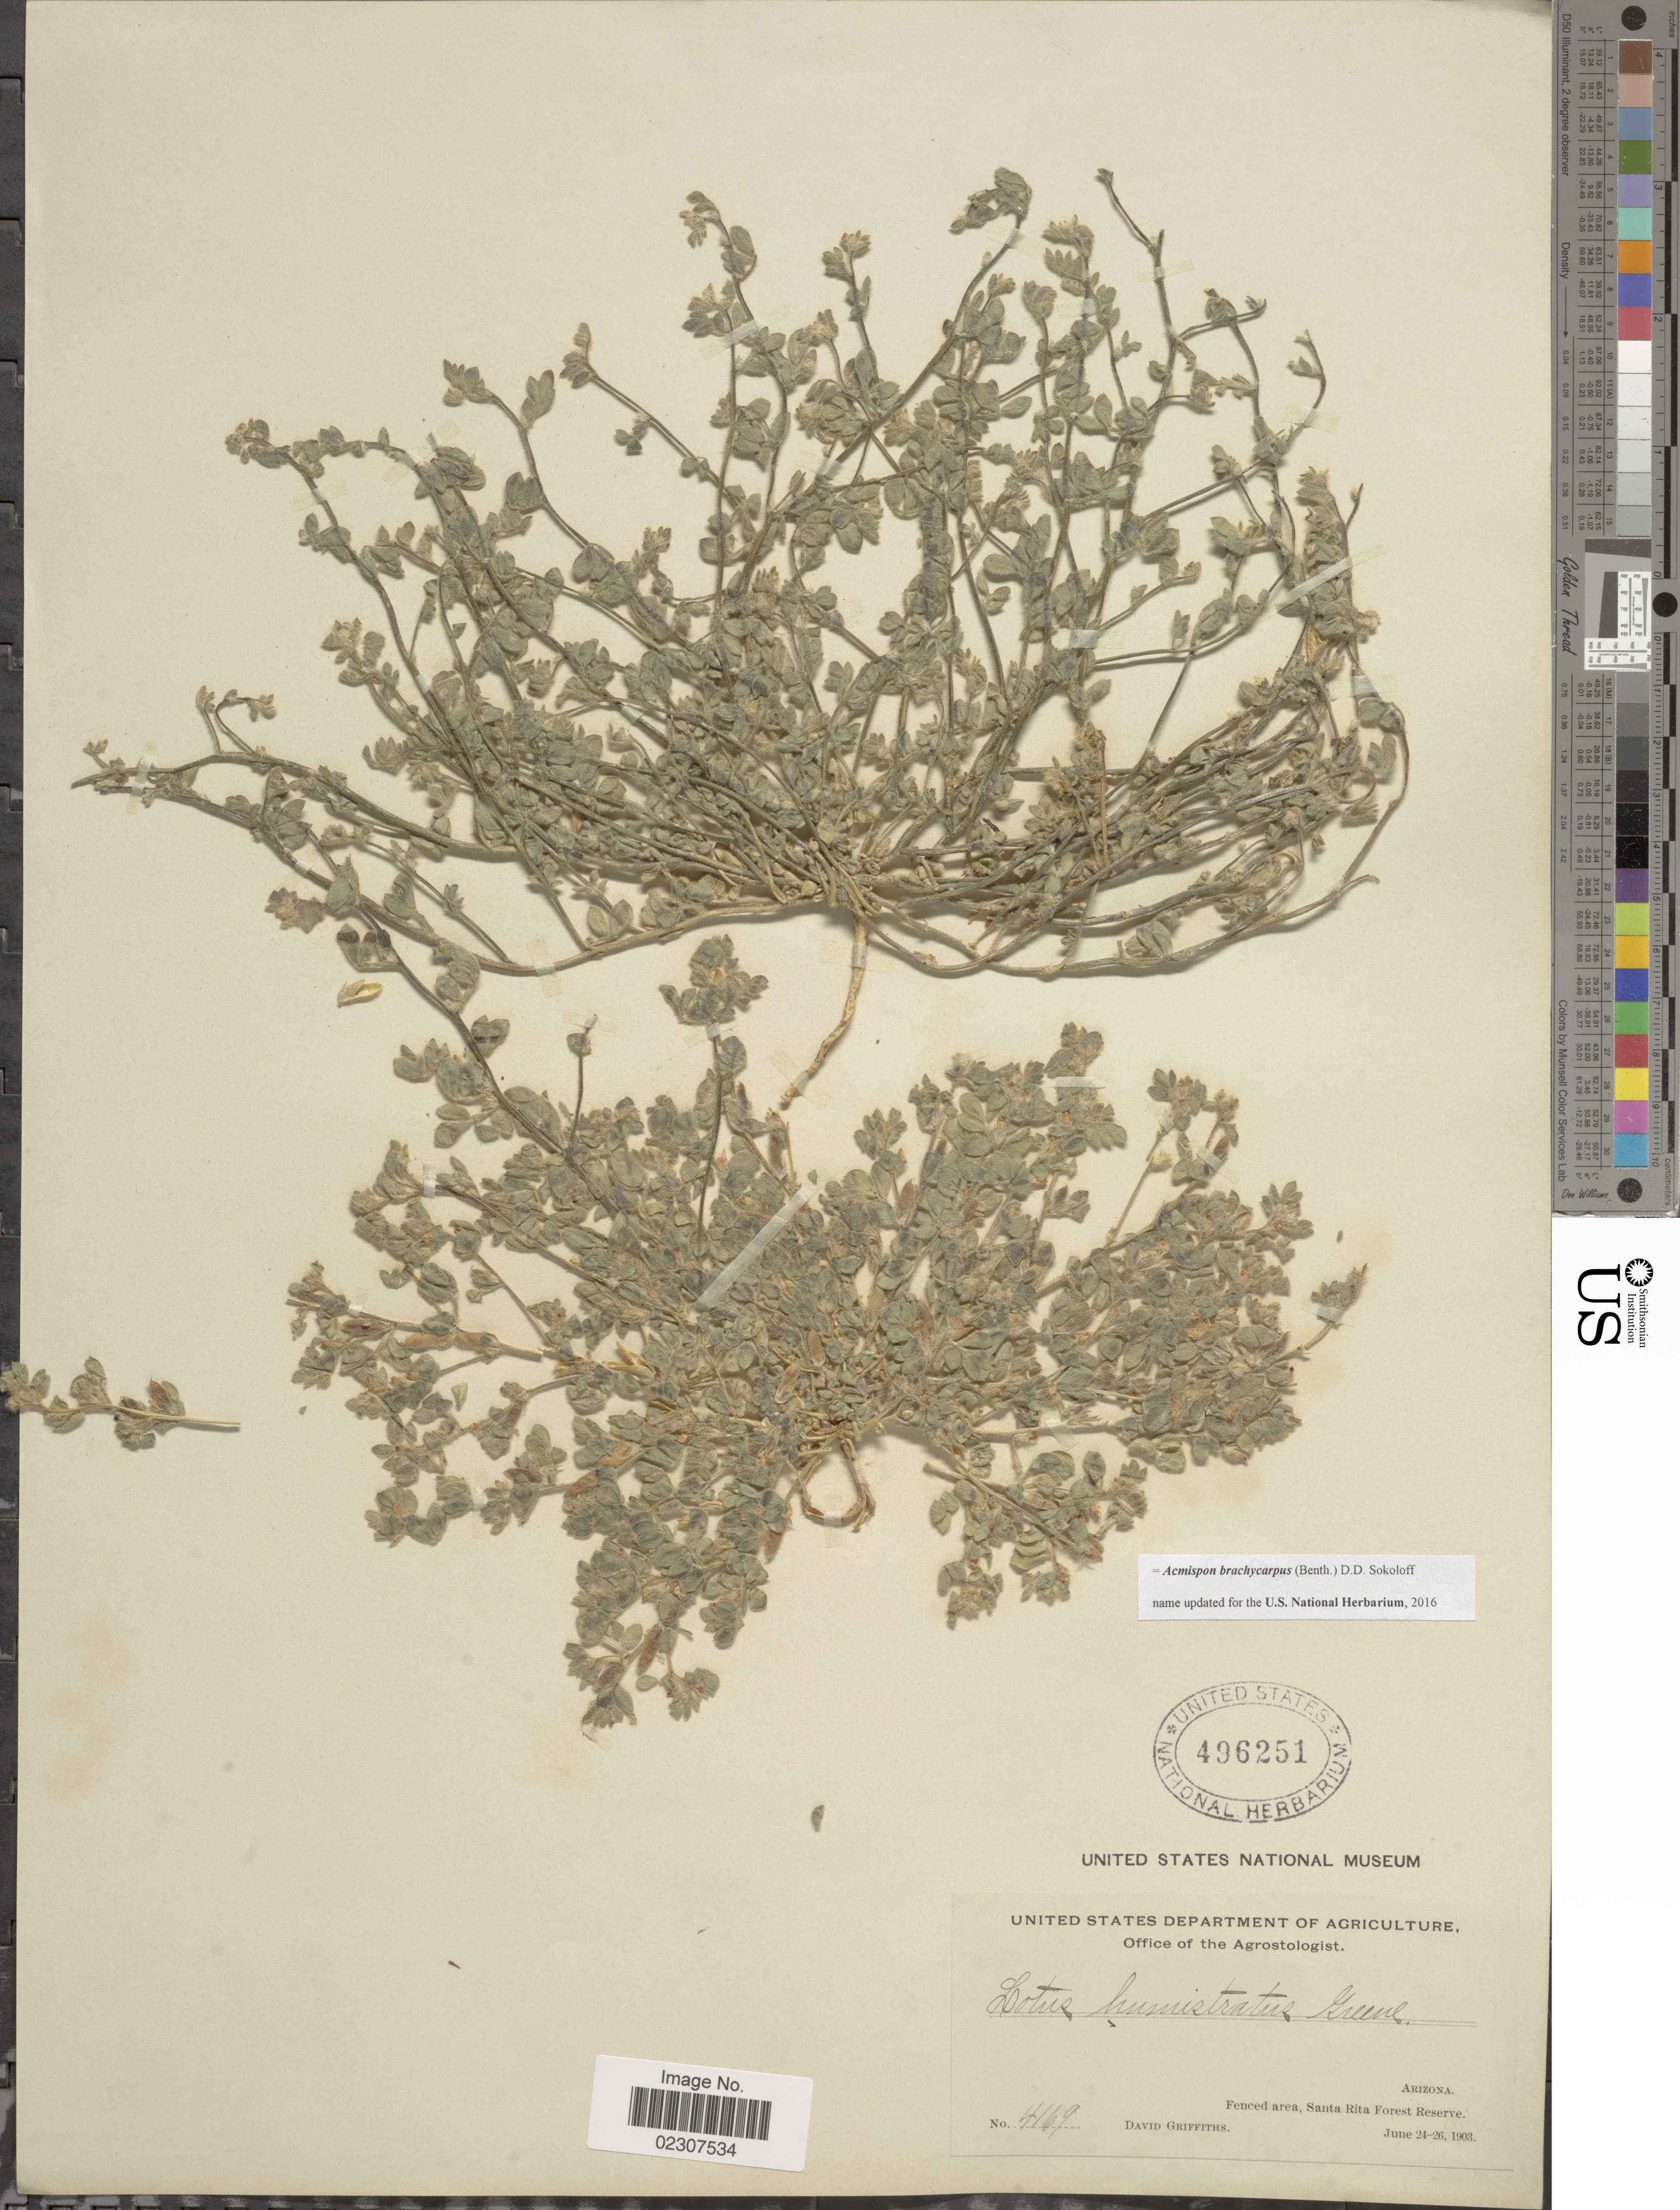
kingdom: Plantae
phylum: Tracheophyta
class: Magnoliopsida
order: Fabales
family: Fabaceae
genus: Acmispon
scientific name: Acmispon brachycarpus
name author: (Benth.) D.D. Sokoloff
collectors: D. Griffiths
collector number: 4169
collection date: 1903-06-24/1903-06-26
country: United States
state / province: Arizona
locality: Fenced area, Santa Rita Forest Reserve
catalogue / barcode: US 496251